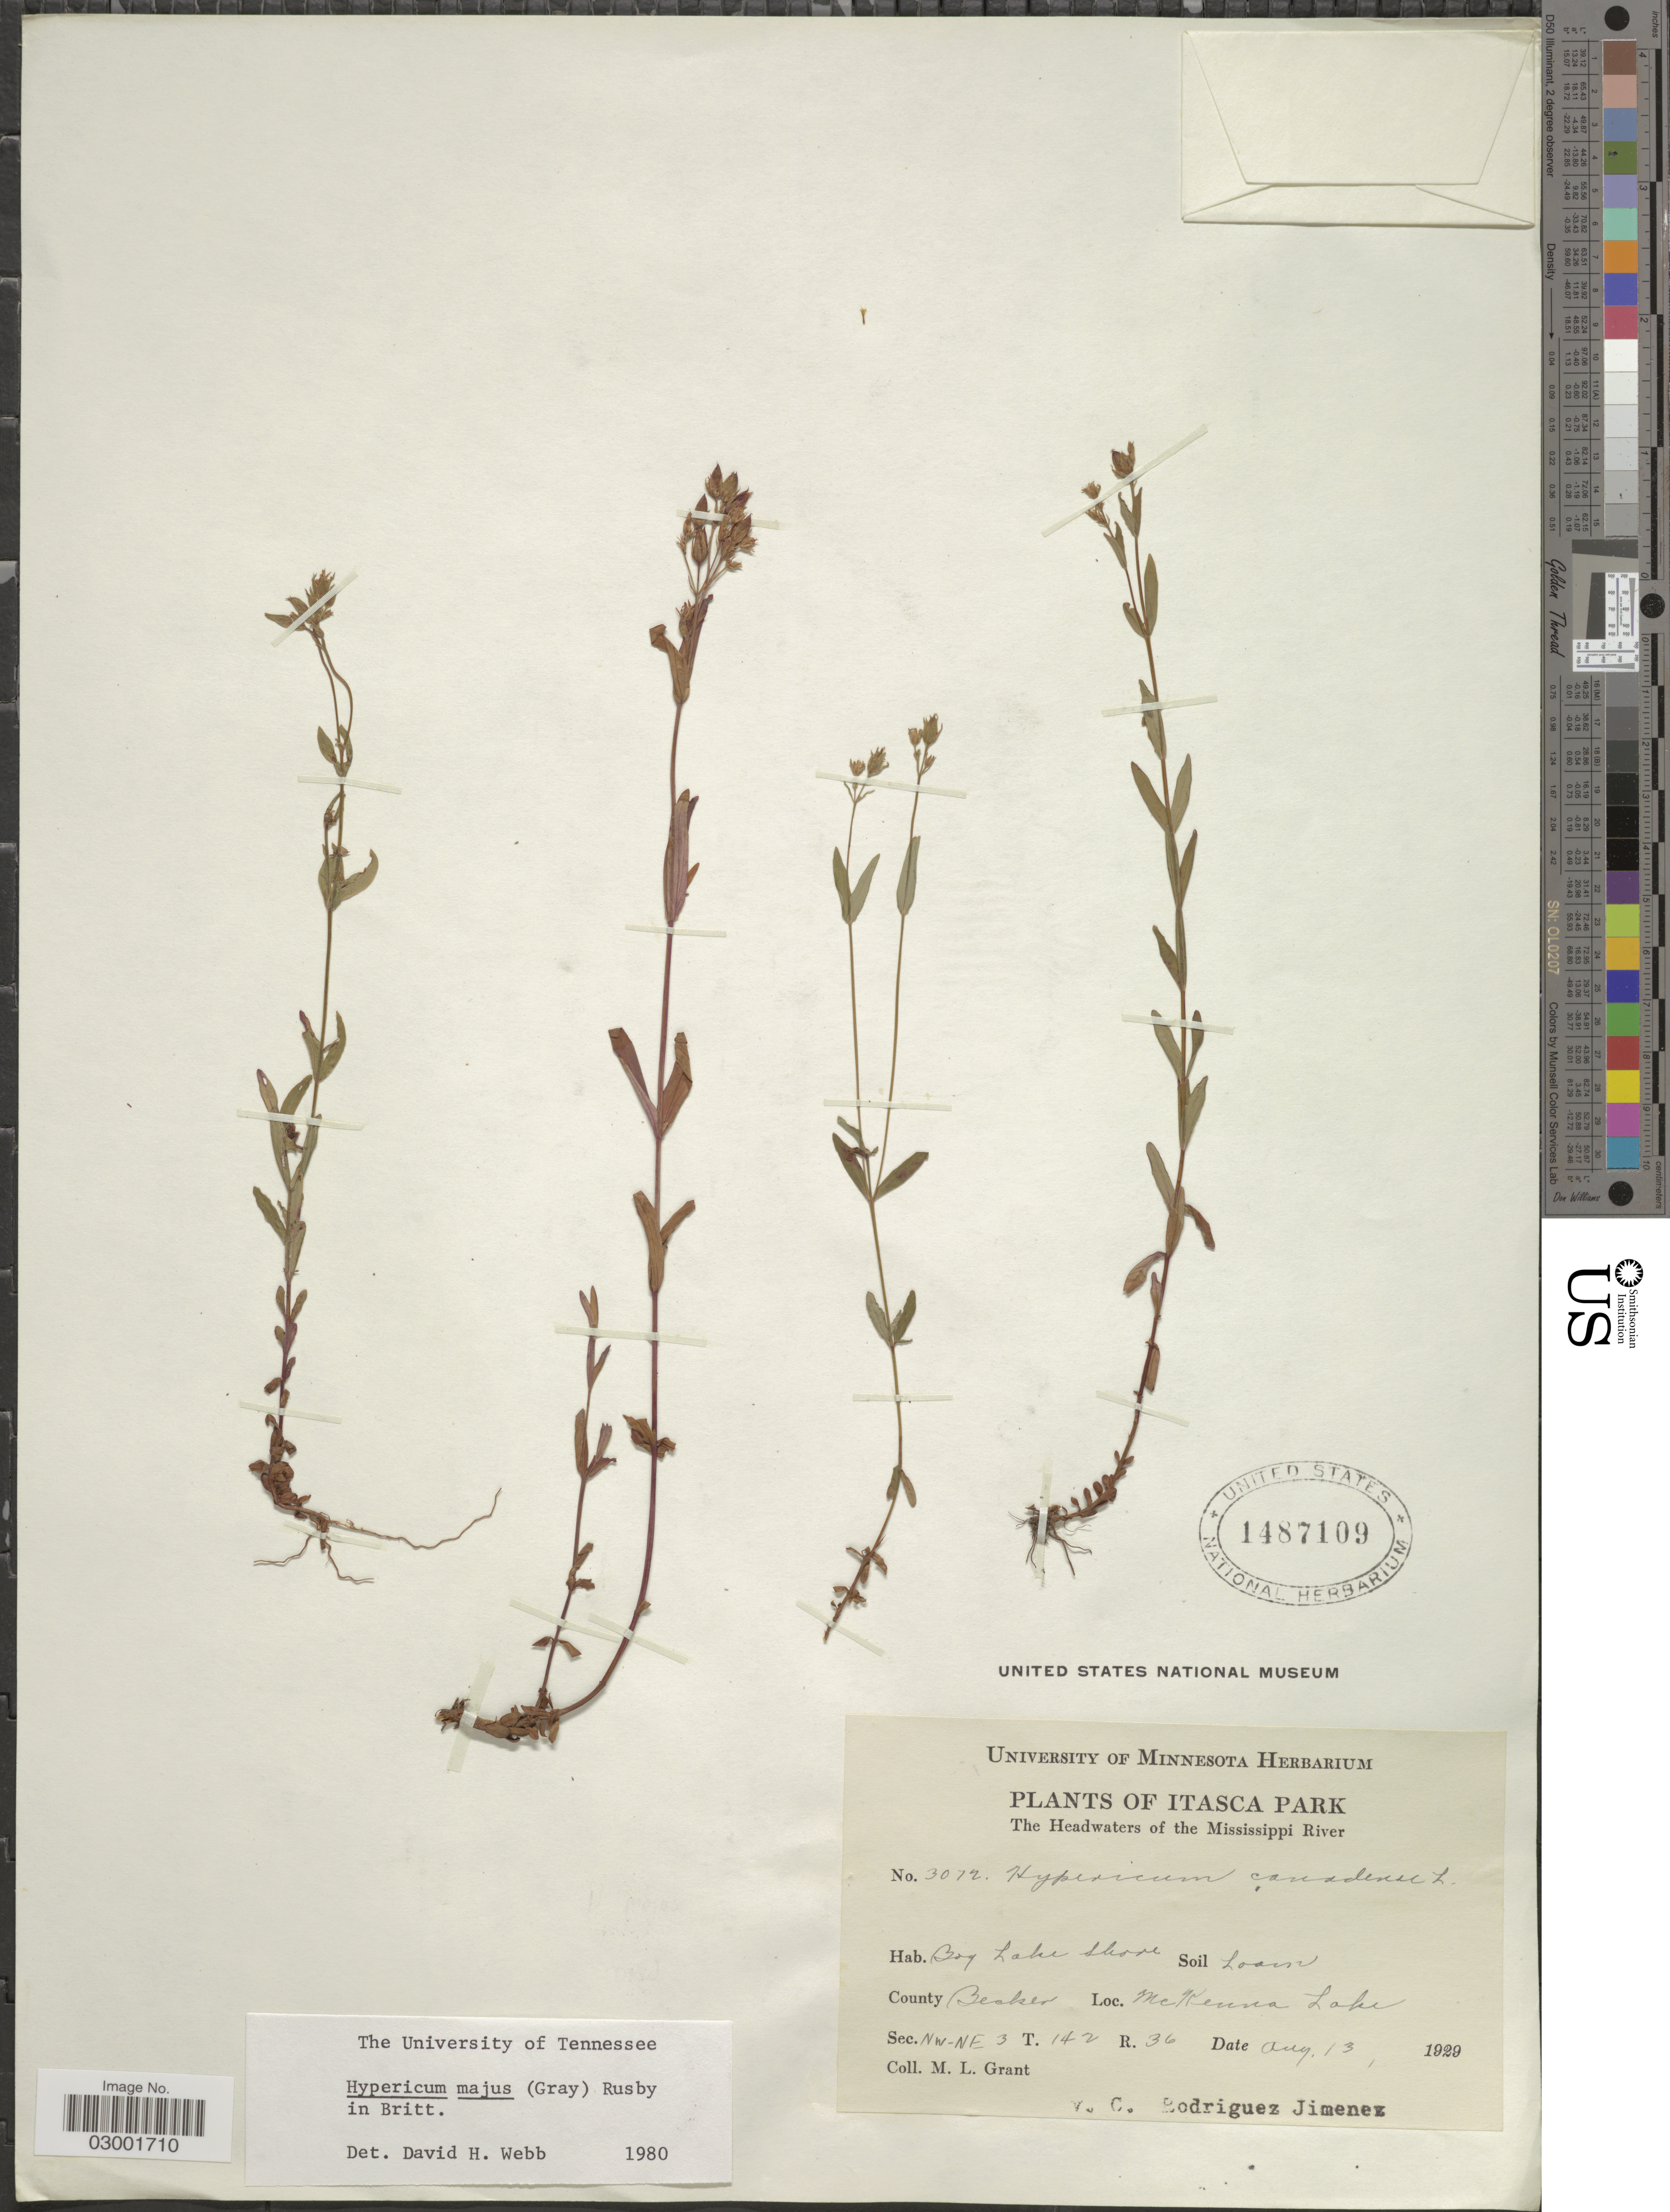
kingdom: Plantae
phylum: Tracheophyta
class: Magnoliopsida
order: Malpighiales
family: Hypericaceae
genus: Hypericum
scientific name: Hypericum majus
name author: (A. Gray) Britton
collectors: M. L. Grant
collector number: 3072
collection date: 1929-08-13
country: United States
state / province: Minnesota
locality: Itasca Park. The Headwaters of the Mississippi River. Bog Lake Shore. County Becker. McKenna Lake. NW-NE 3 T. 142 R. 36.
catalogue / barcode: US 1487109